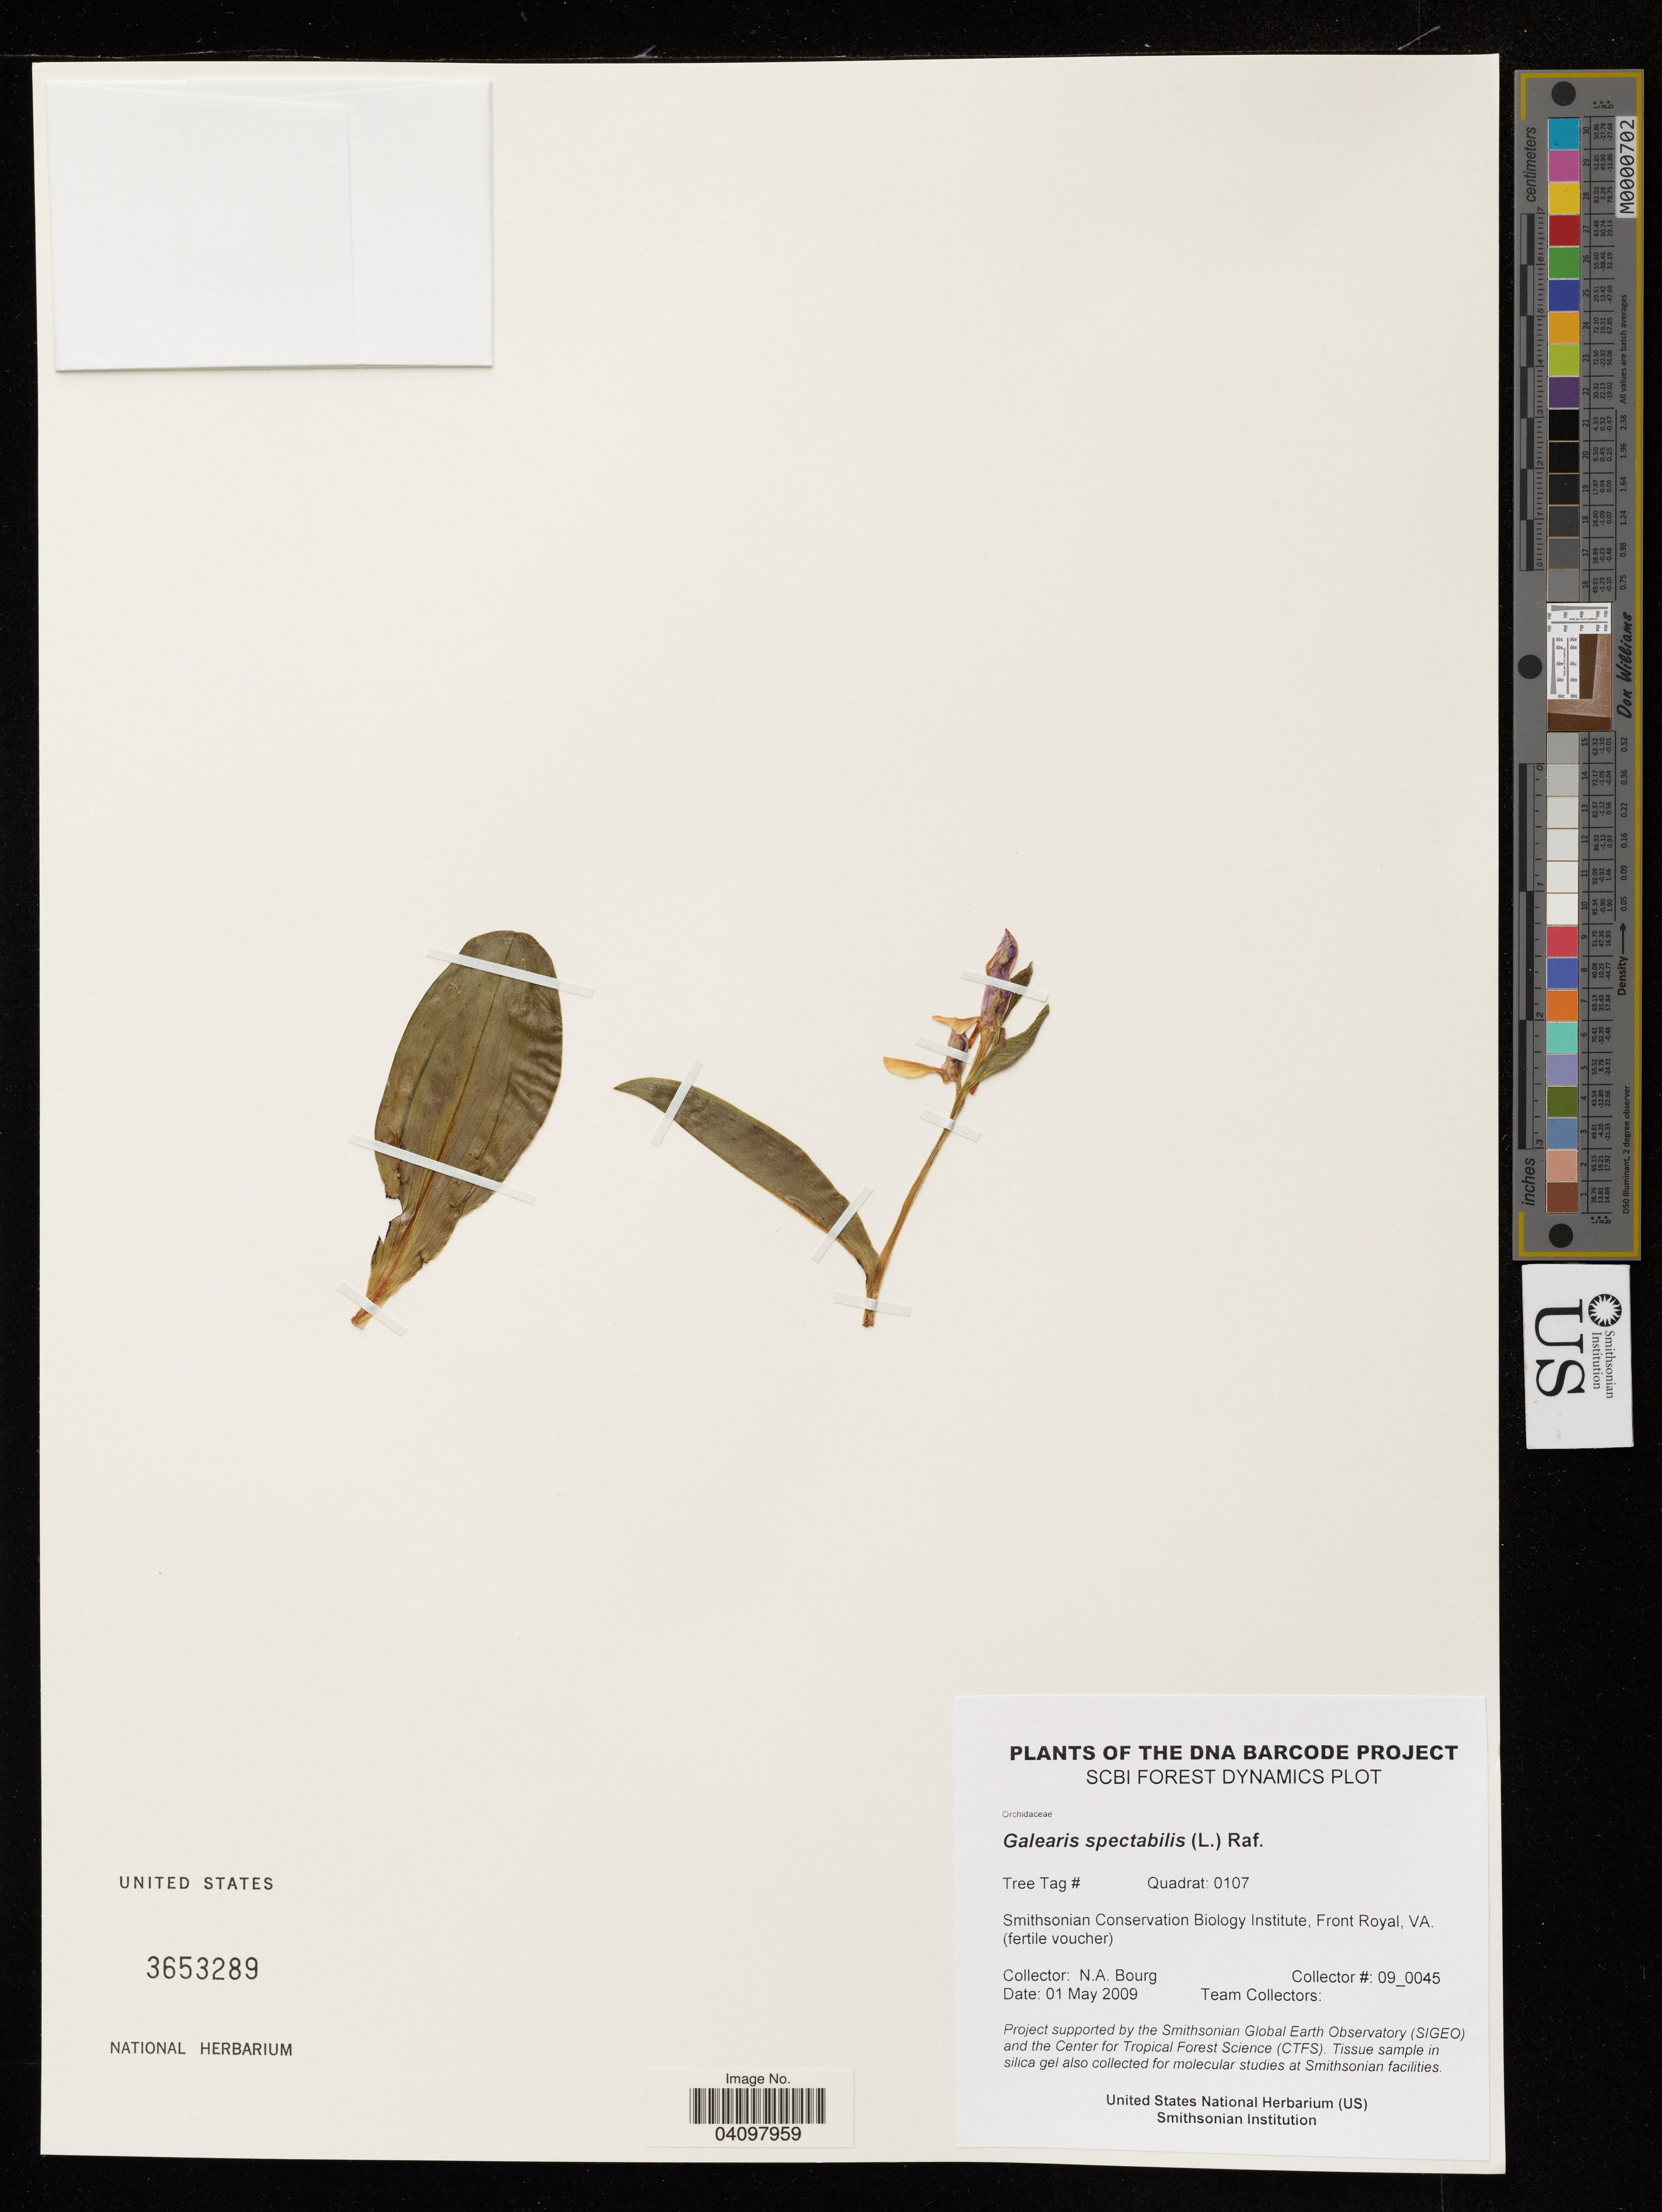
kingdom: Plantae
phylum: Tracheophyta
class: Liliopsida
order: Asparagales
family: Orchidaceae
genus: Galearis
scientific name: Galearis spectabilis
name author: (L.) Raf.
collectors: N. A. Bourg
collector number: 09_0045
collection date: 2009-05-01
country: United States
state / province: Virginia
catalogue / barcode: US 3653289